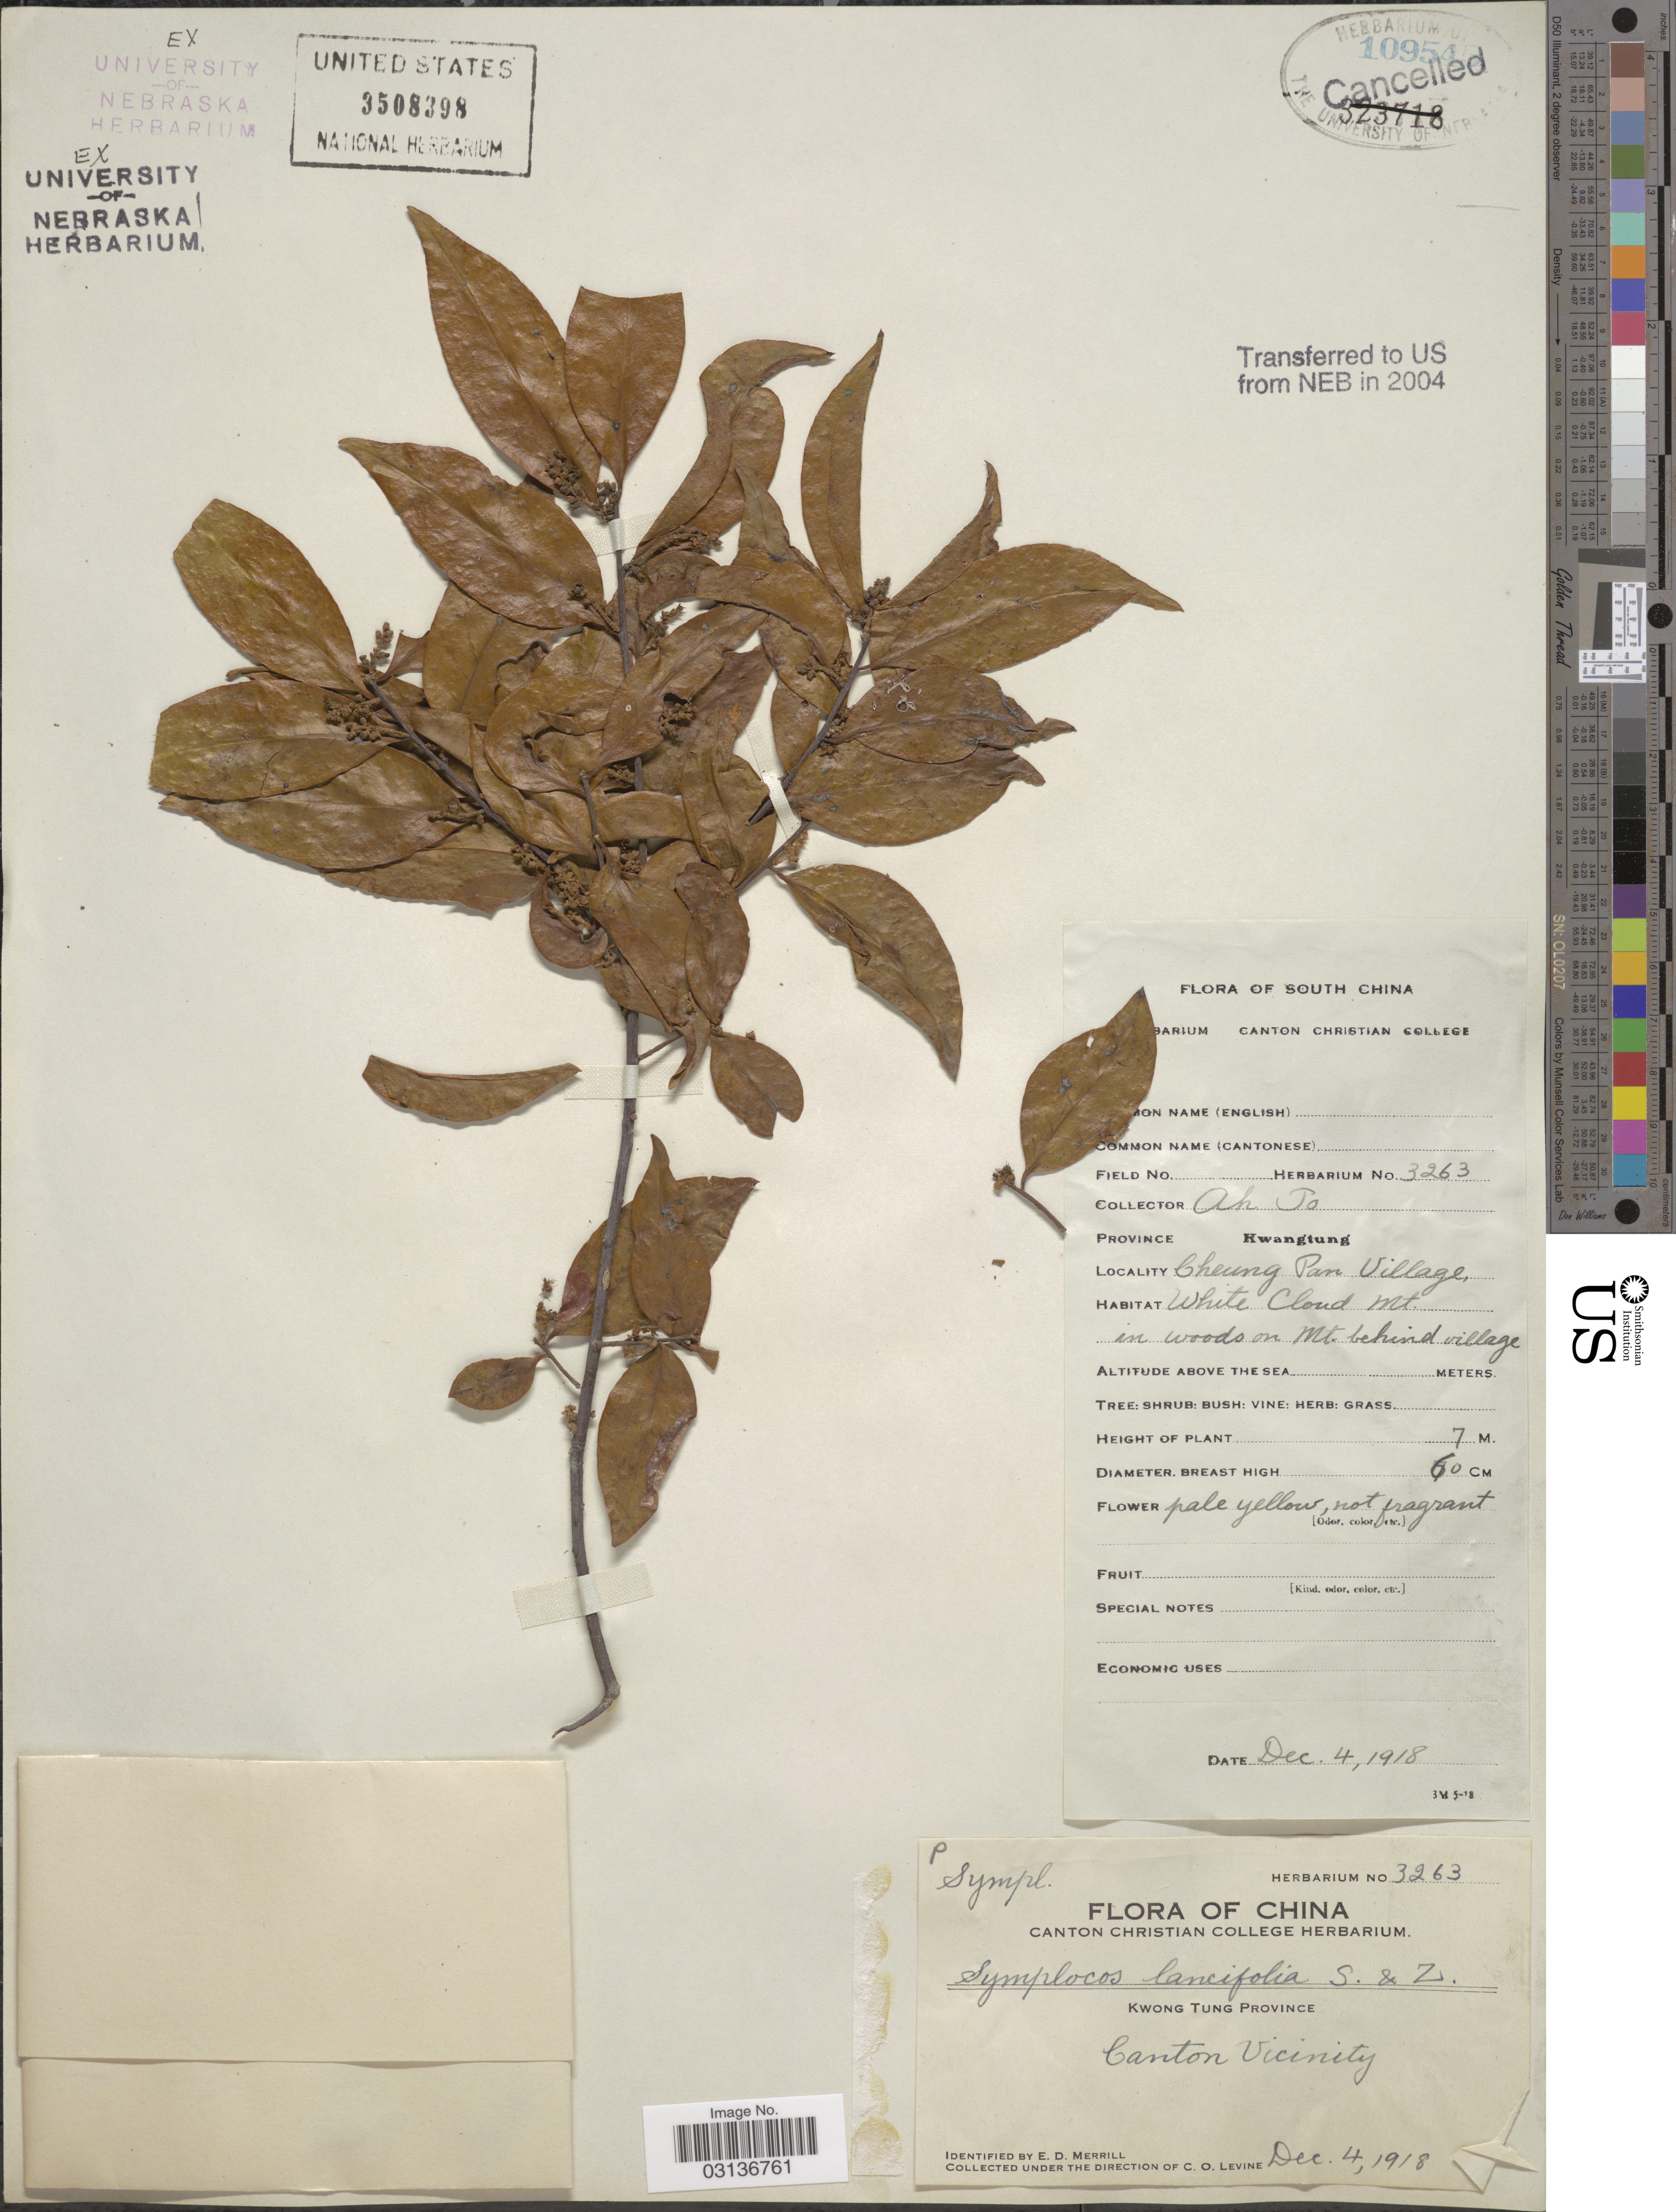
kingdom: Plantae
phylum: Tracheophyta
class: Magnoliopsida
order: Ericales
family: Symplocaceae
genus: Symplocos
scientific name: Symplocos lancifolia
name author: Siebert & Zucc.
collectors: A. To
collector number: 3263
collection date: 1918-12-04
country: China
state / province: Guangdong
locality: Kwong Tung Province. Cheung Pan Village. White Cloud Mt. in woods on Mt. behind village. South China.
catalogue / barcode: US 3508398